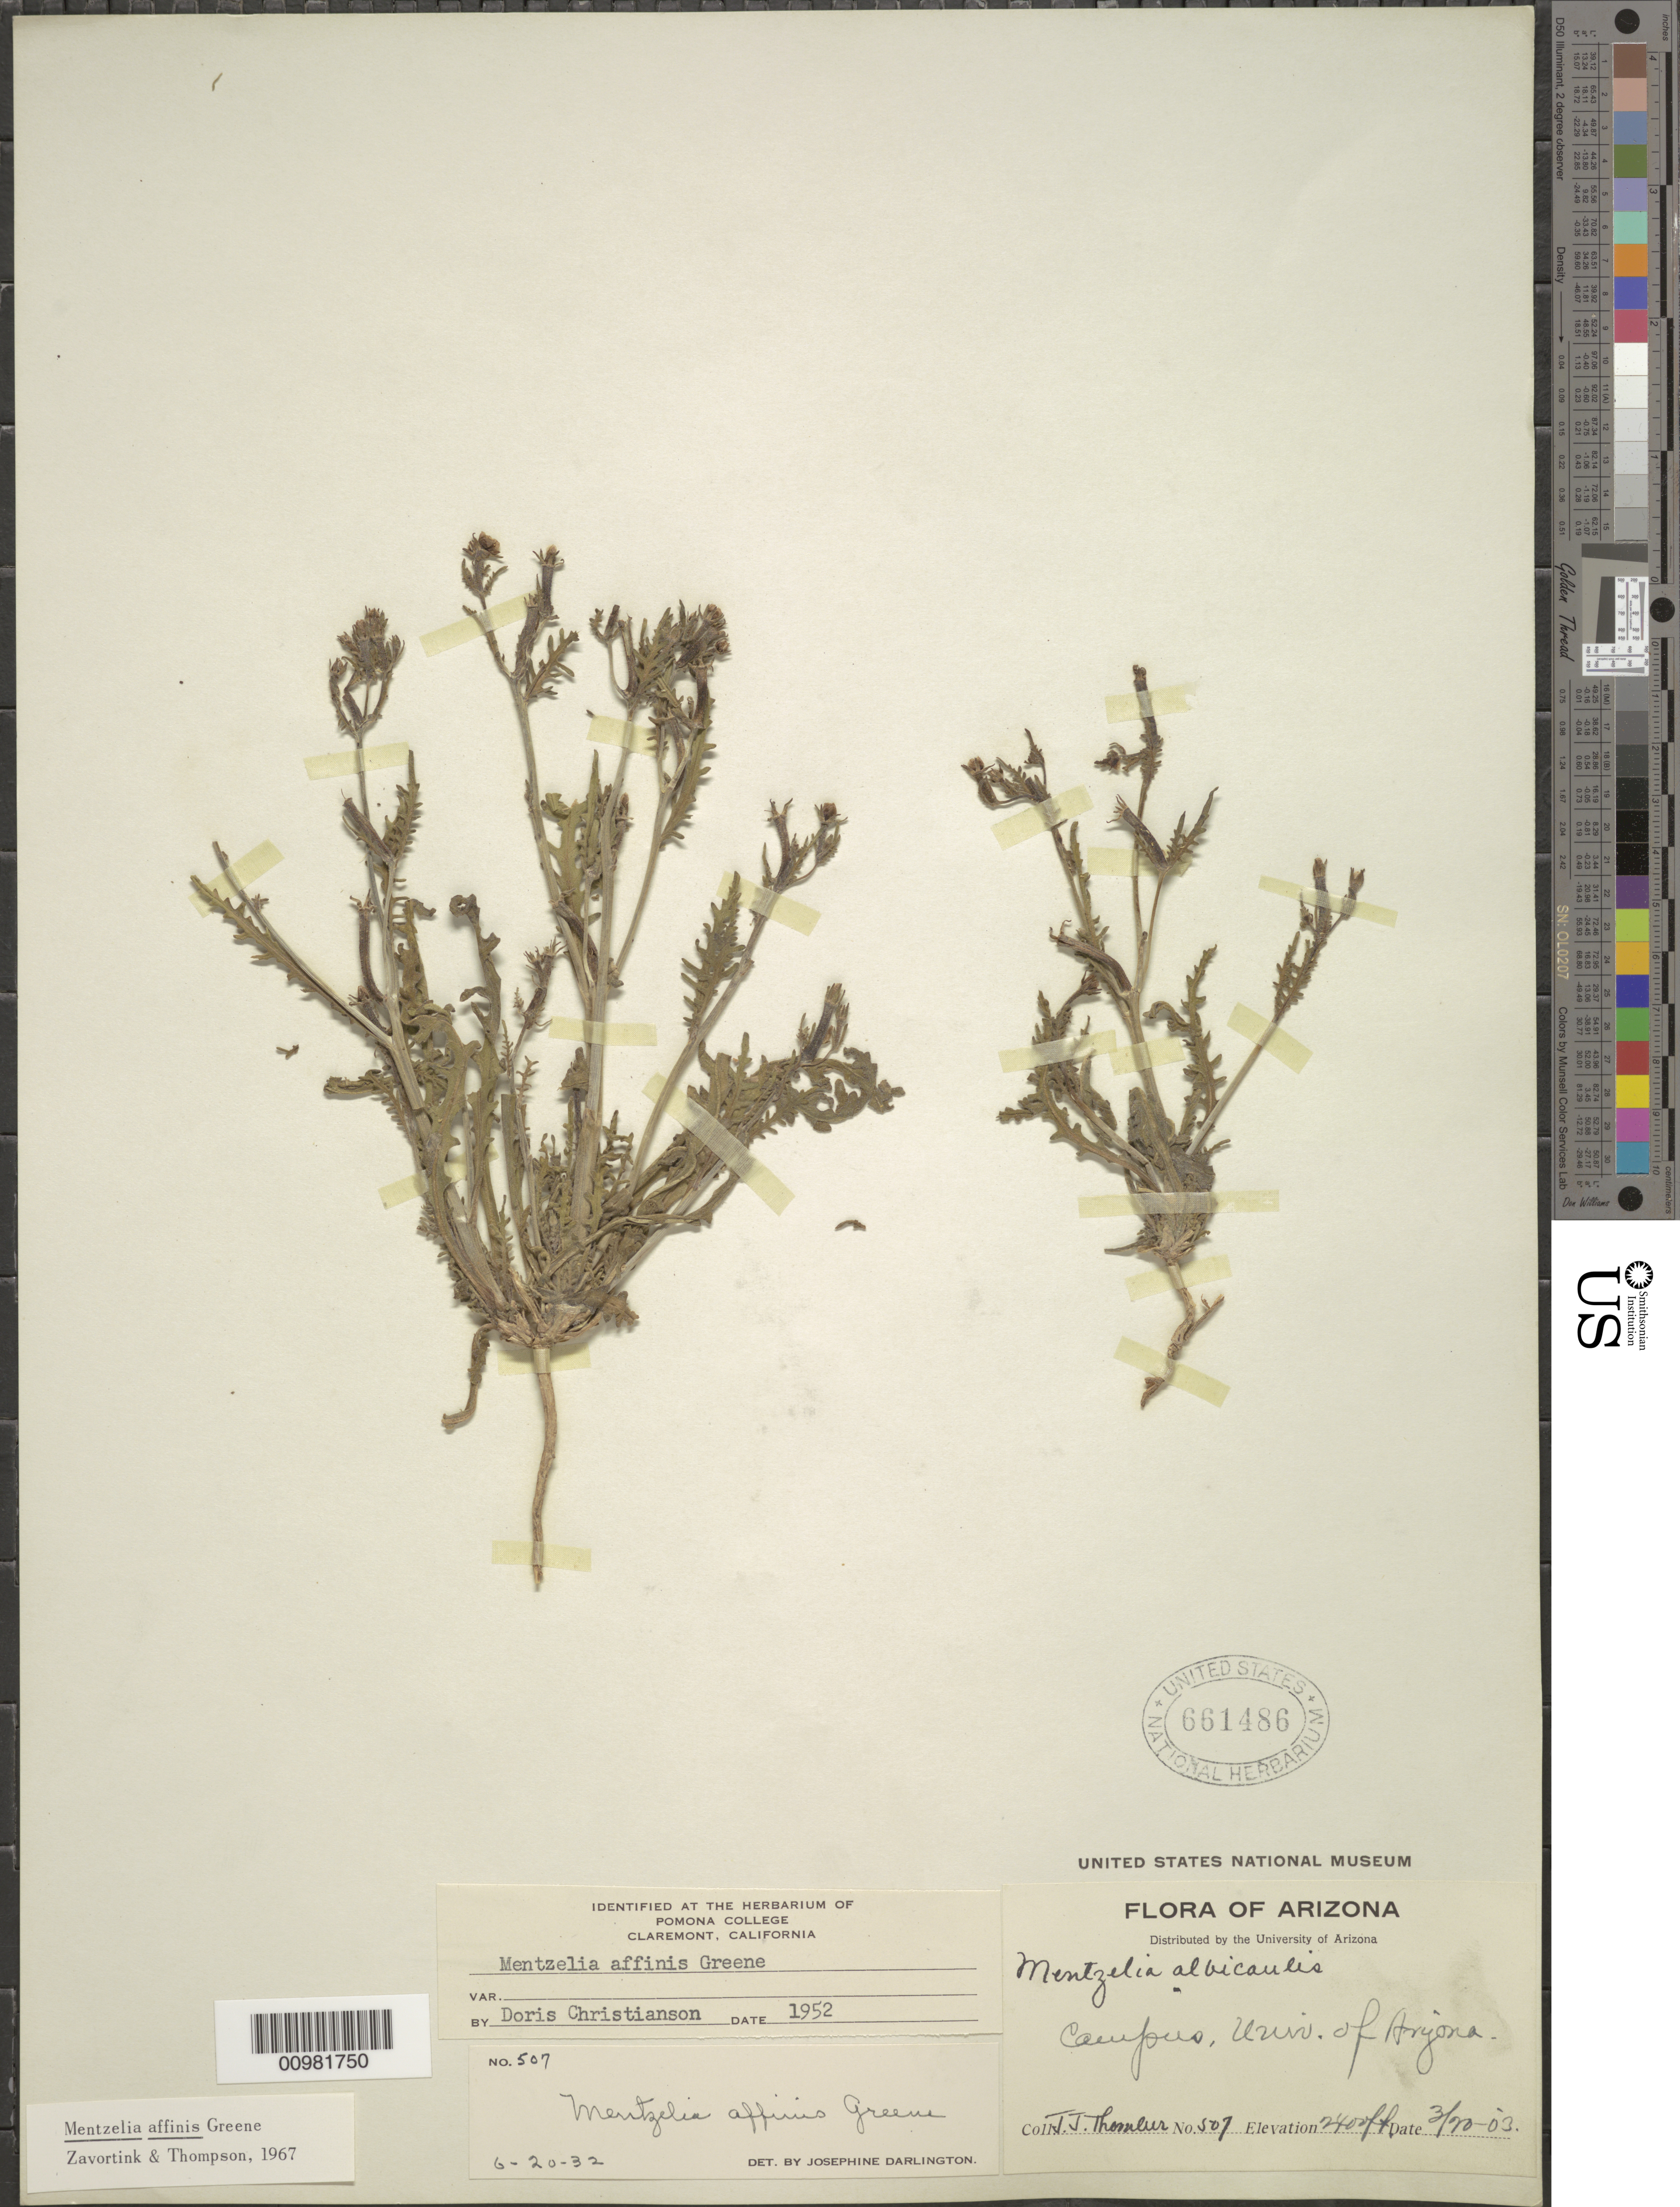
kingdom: Plantae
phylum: Tracheophyta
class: Magnoliopsida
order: Cornales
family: Loasaceae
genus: Mentzelia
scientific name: Mentzelia affinis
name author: Greene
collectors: J. Thornber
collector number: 507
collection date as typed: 20 Mar 1903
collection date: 1903-03-20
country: United States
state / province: Arizona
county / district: Pima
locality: University of Arizona Campus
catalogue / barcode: US 661486